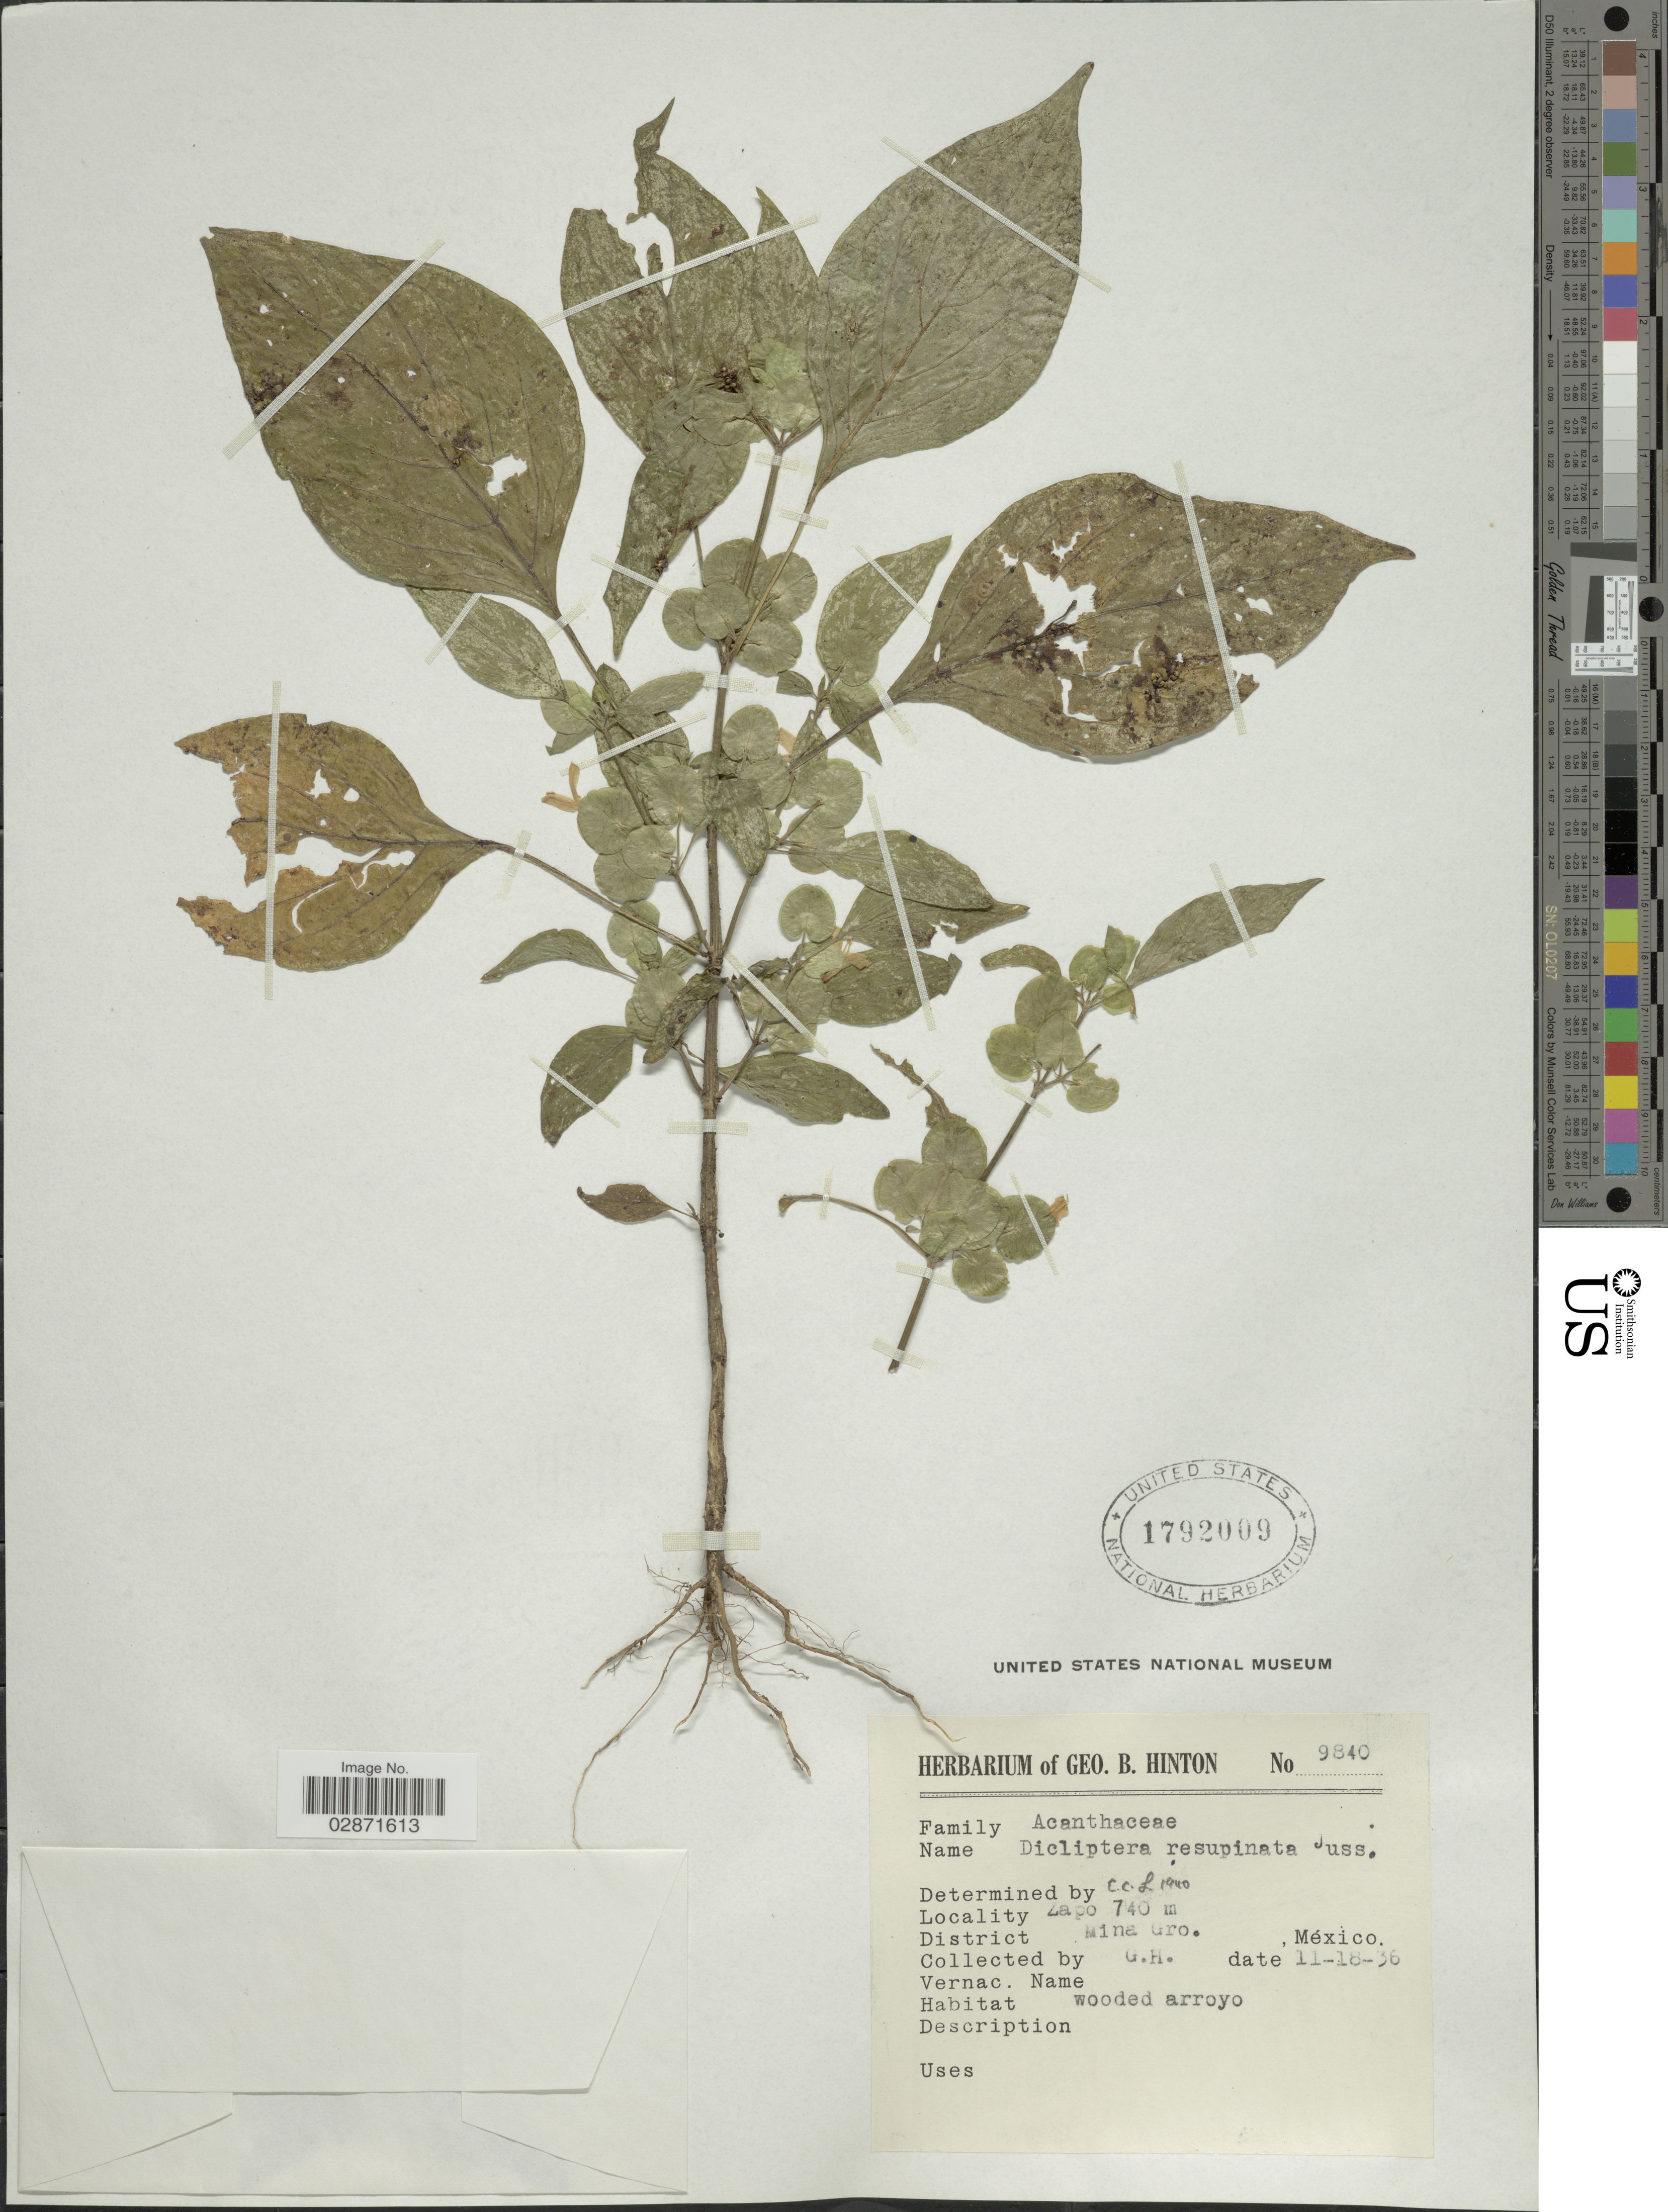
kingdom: Plantae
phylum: Tracheophyta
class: Magnoliopsida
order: Lamiales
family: Acanthaceae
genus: Dicliptera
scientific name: Dicliptera resupinata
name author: (Vahl) Juss.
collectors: G. B. Hinton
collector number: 9840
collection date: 1936-11-18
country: Mexico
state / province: Guerrero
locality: Zapo, District Mina Gro.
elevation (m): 740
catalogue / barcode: US 1792009